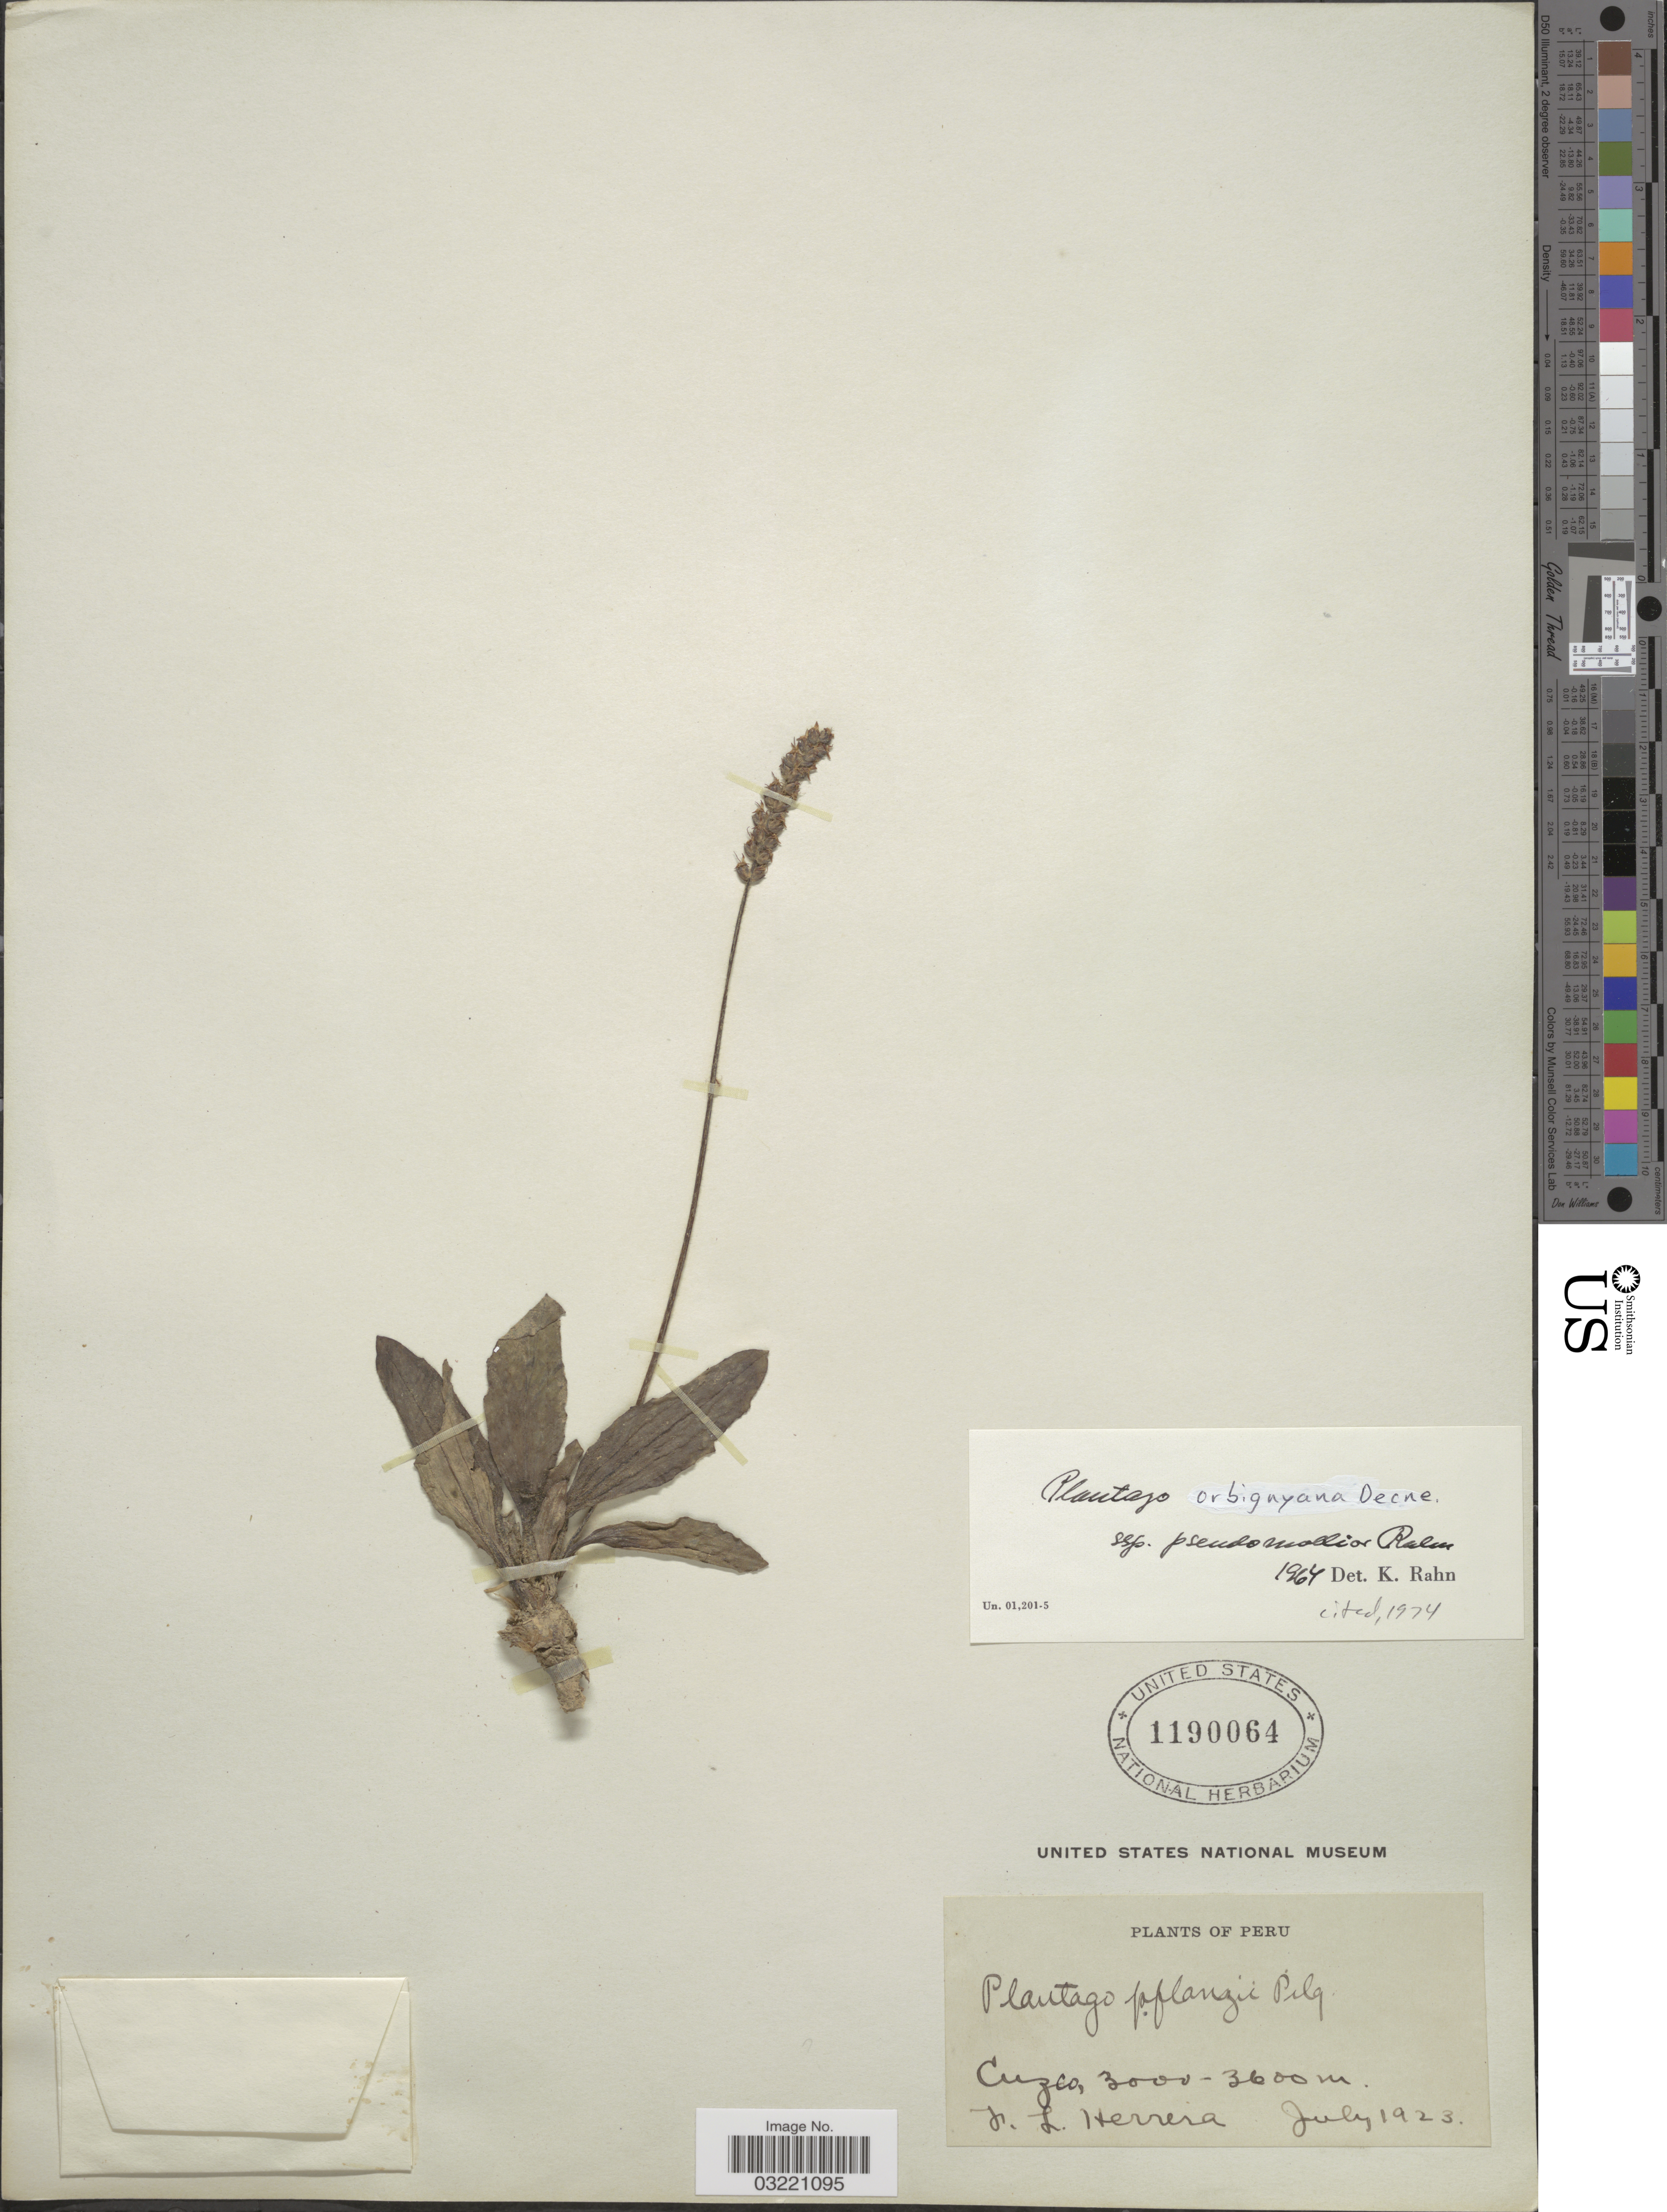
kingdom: Plantae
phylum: Tracheophyta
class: Magnoliopsida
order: Lamiales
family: Plantaginaceae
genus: Plantago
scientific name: Plantago orbignyana subsp. pseudomollior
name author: (Rahn) Rahn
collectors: J. L. Herrera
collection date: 1923-07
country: Peru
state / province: Cusco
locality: Cuzco.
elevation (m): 3000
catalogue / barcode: US 1190064